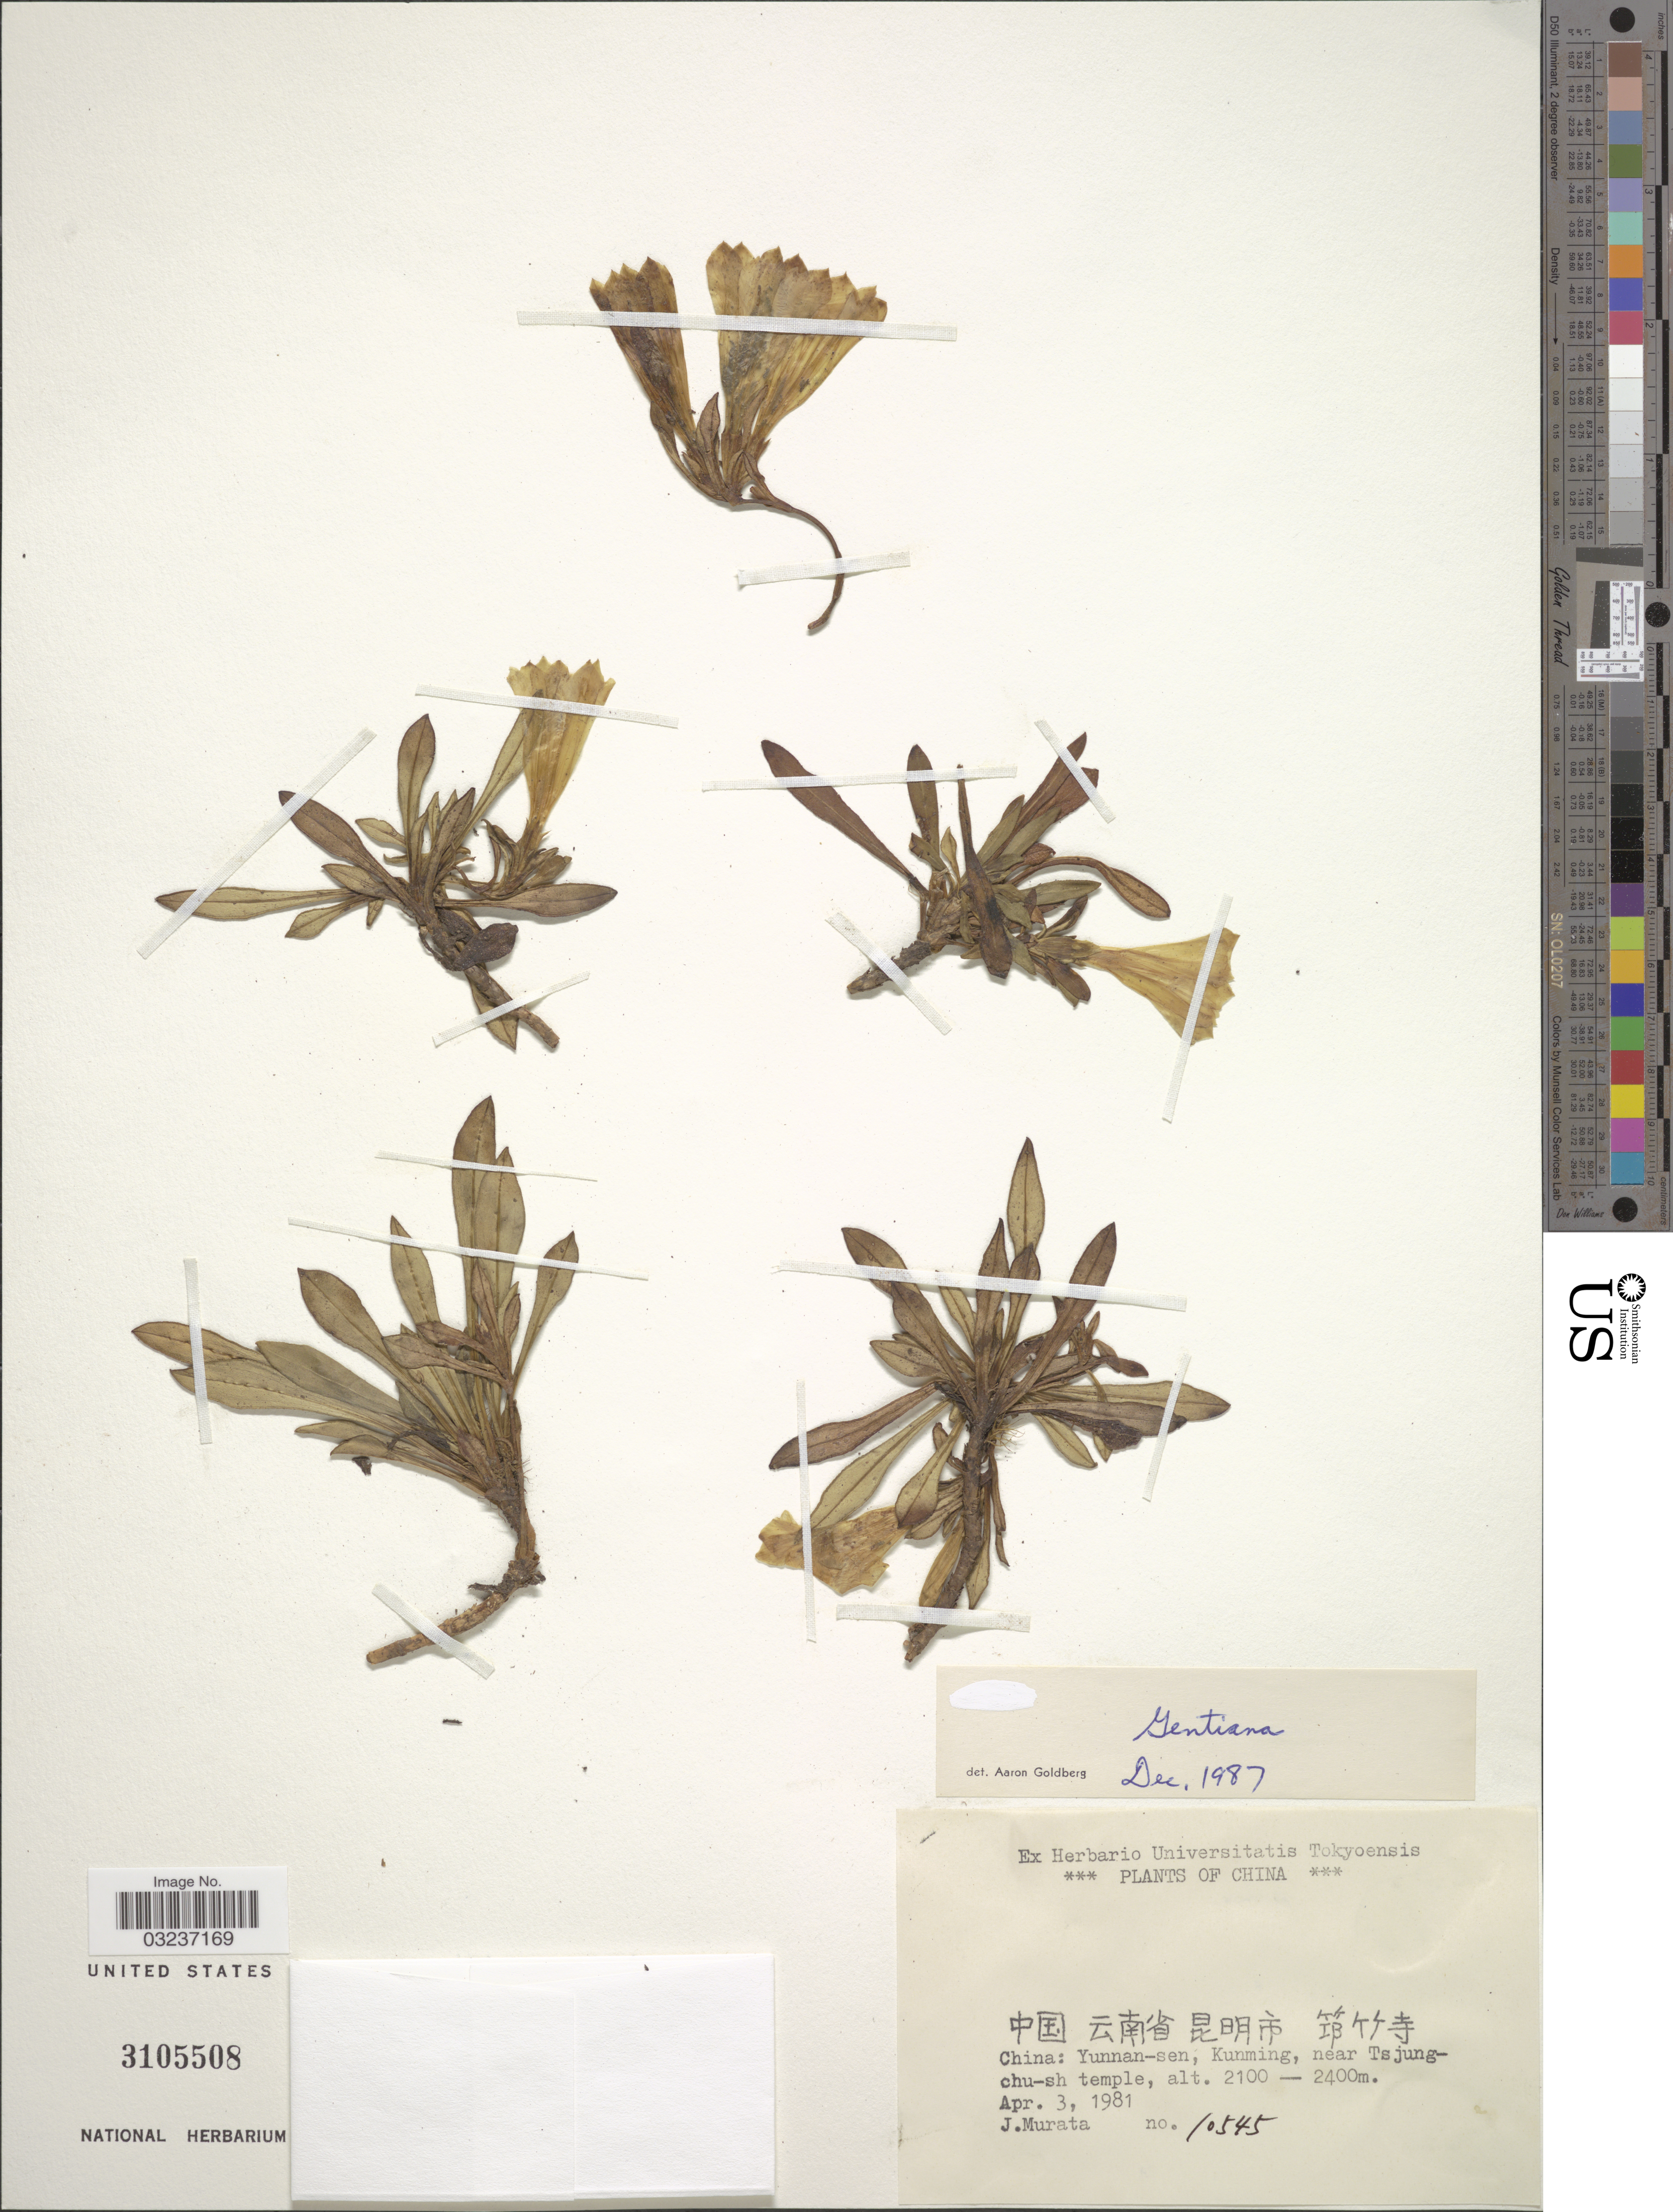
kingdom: Plantae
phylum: Tracheophyta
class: Magnoliopsida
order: Gentianales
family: Gentianaceae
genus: Gentiana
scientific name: Gentiana sp.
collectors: J. Murata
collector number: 10545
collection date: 1981-04-03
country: China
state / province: Sichuan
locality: Yunnan-sen, Kunming, near Tsjung-chu-sh temple.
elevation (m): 2100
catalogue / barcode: US 3105508